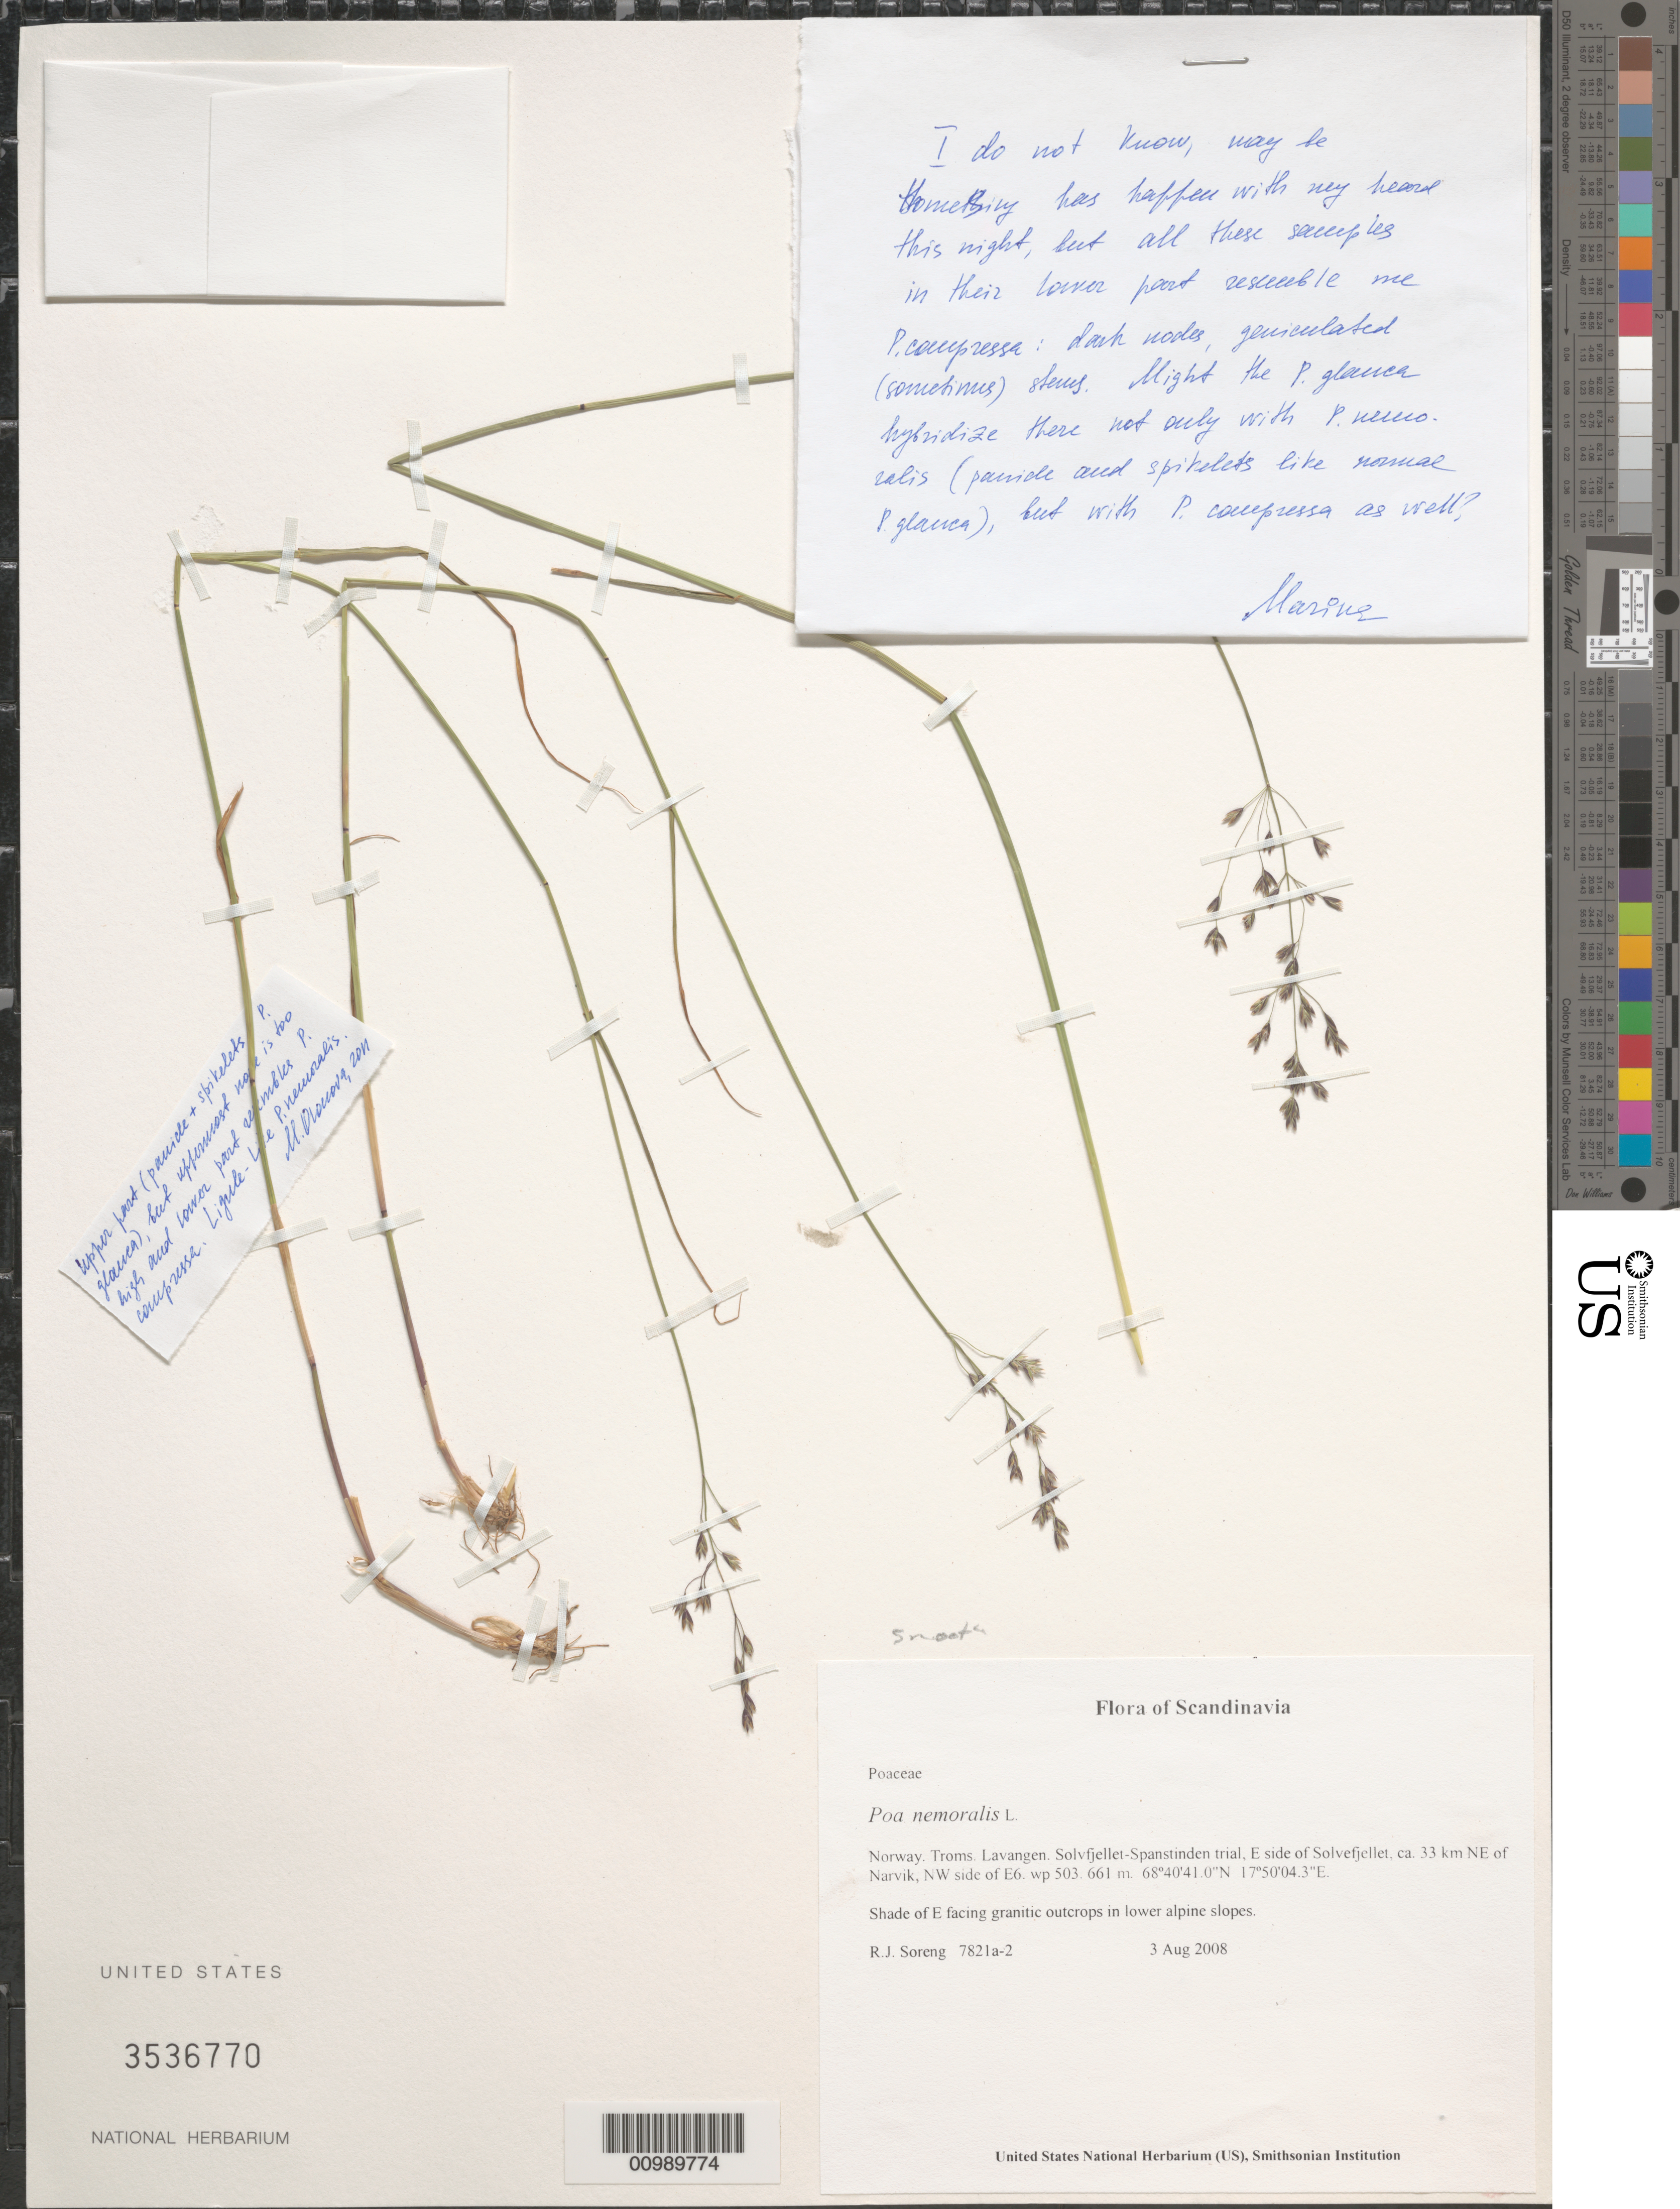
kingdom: Plantae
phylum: Tracheophyta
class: Liliopsida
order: Poales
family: Poaceae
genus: Poa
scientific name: Poa nemoralis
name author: L.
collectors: R. J. Soreng & N. L. Soreng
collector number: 7821-a-2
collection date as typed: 03 Aug 2008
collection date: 2008-08-03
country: Norway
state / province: Troms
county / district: Lavangen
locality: Solvfjellet-Spanstinden trial, E side of Solvefjellet, ca. 33 km NE of Narvik, NW side of E6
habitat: Shade of E facing granitic outcrops in lower alpine slopes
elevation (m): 661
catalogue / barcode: US 3536770